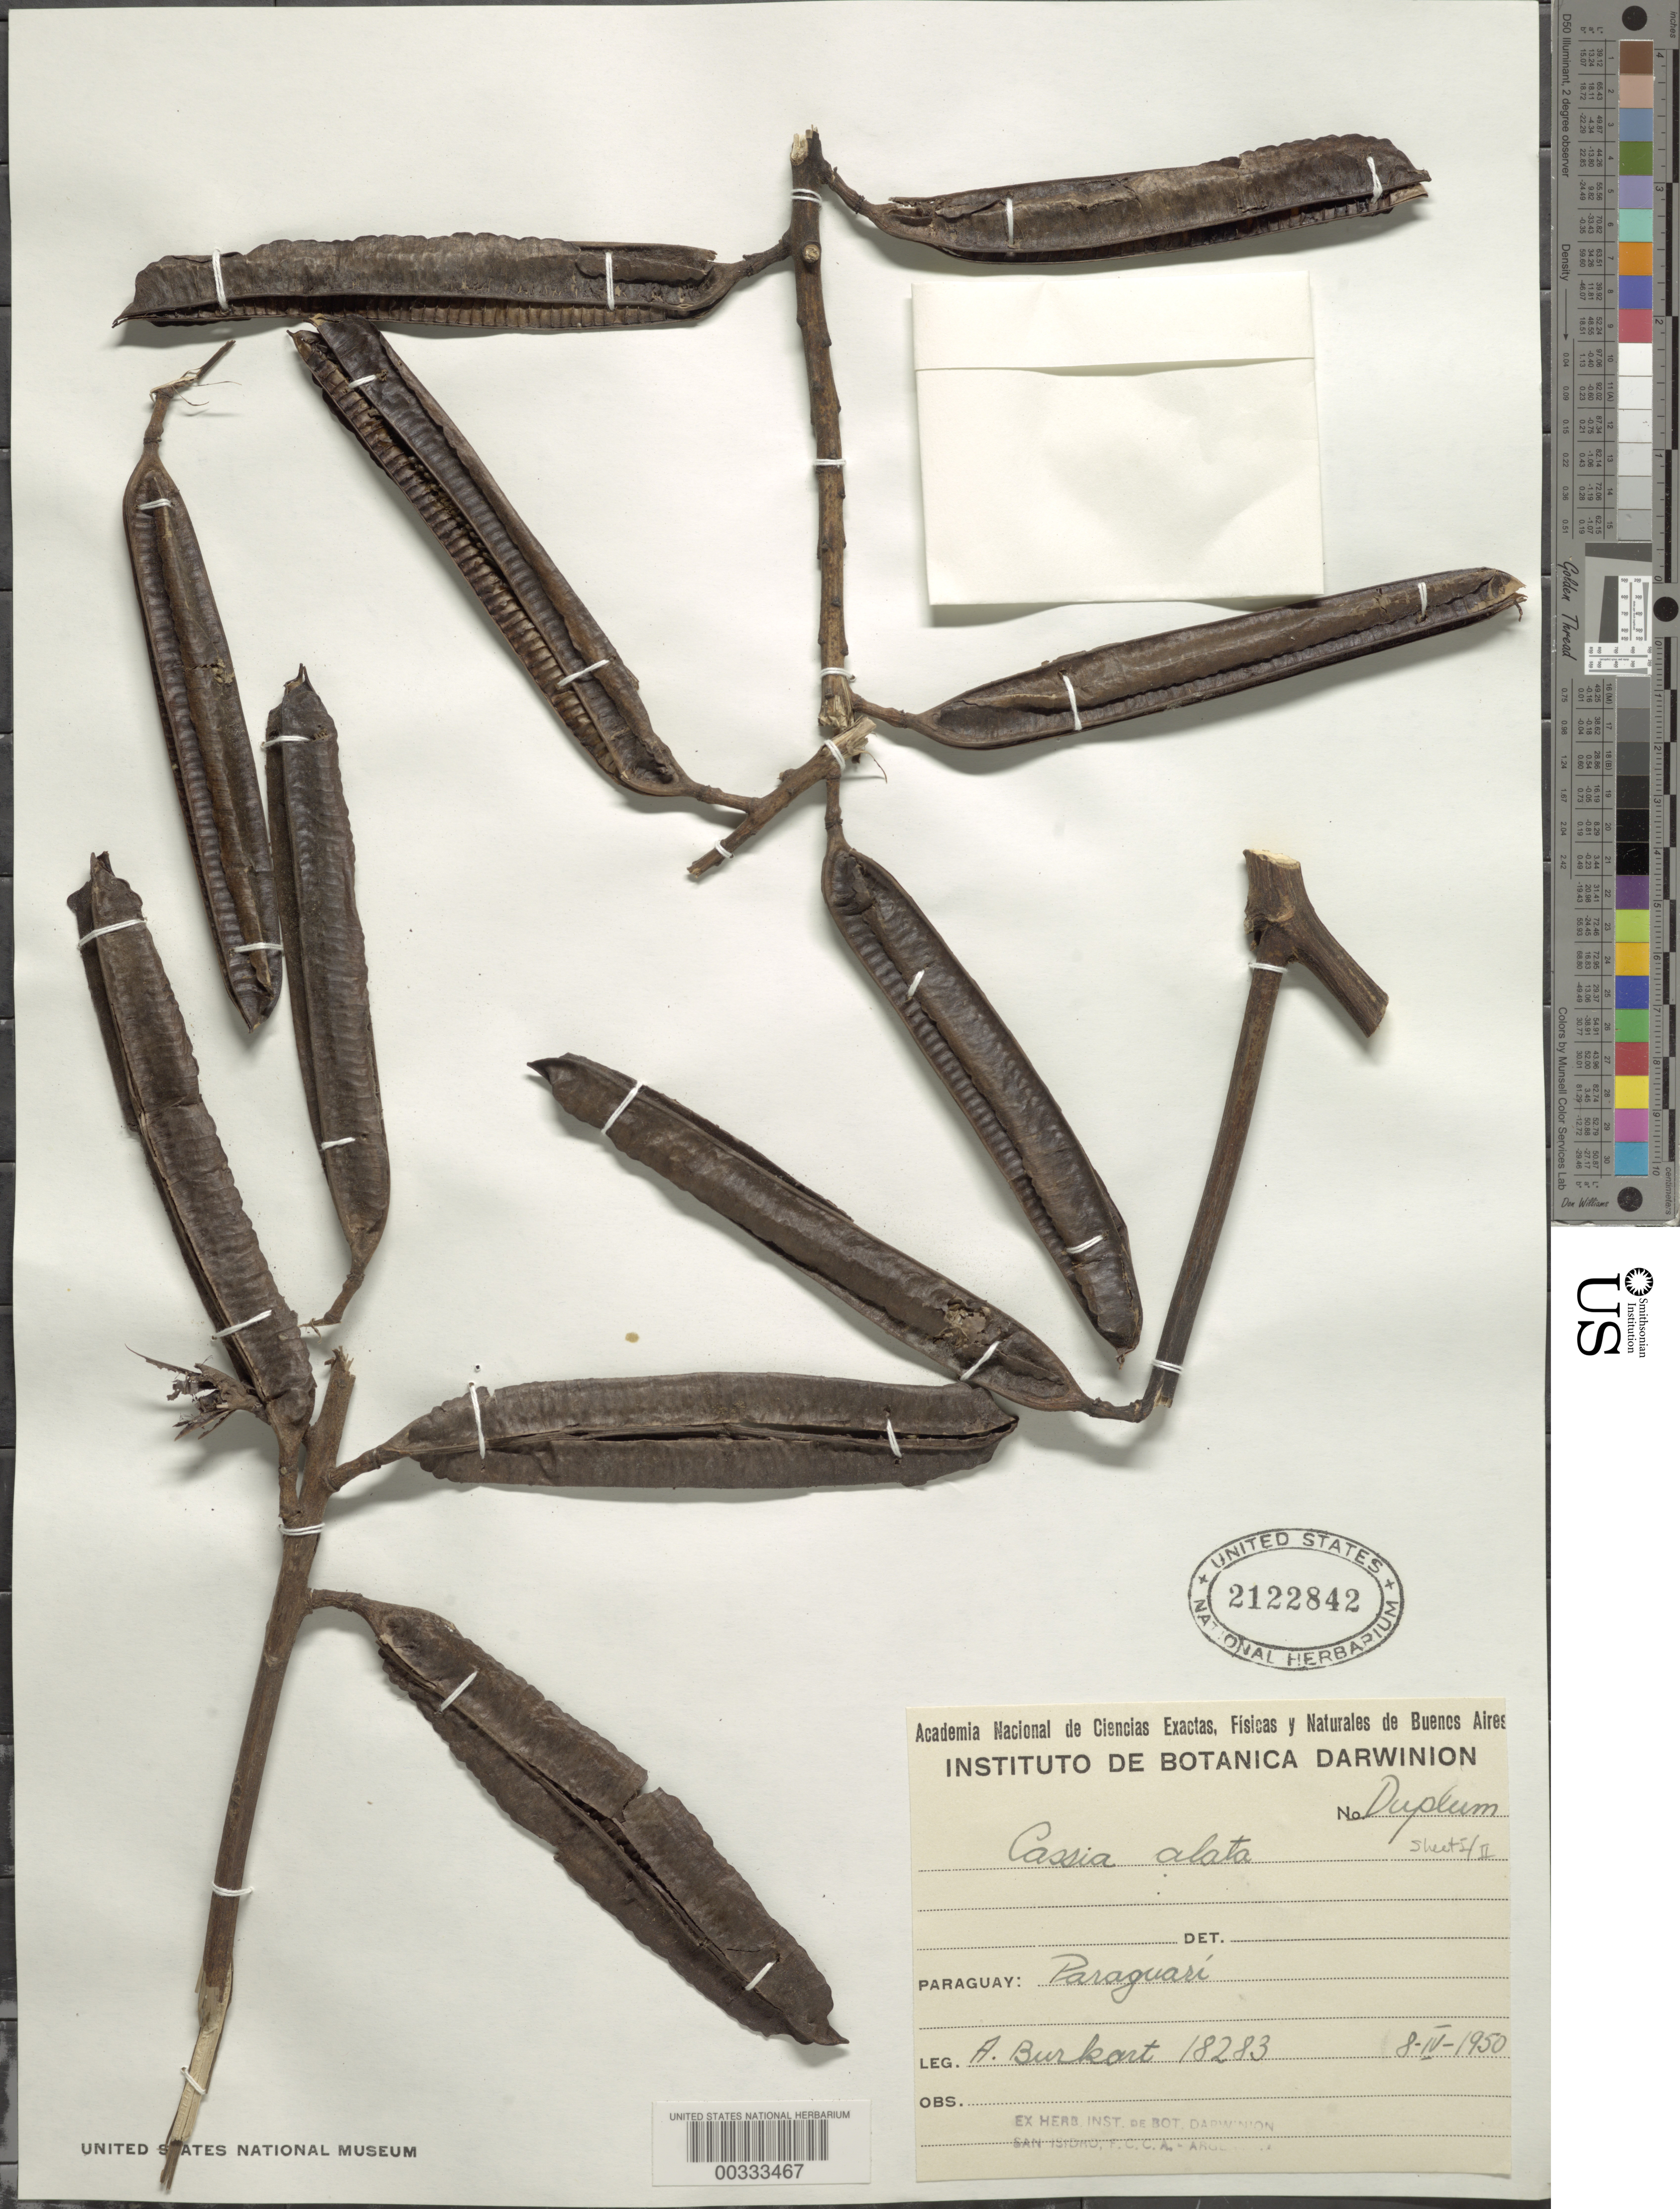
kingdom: Plantae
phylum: Tracheophyta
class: Magnoliopsida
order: Fabales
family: Fabaceae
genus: Senna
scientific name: Senna alata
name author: (L.) Roxb.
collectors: A. E. Burkart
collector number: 18283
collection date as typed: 08 Apr 1950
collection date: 1950-04-08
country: Paraguay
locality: Paraguari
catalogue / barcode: US 2122842